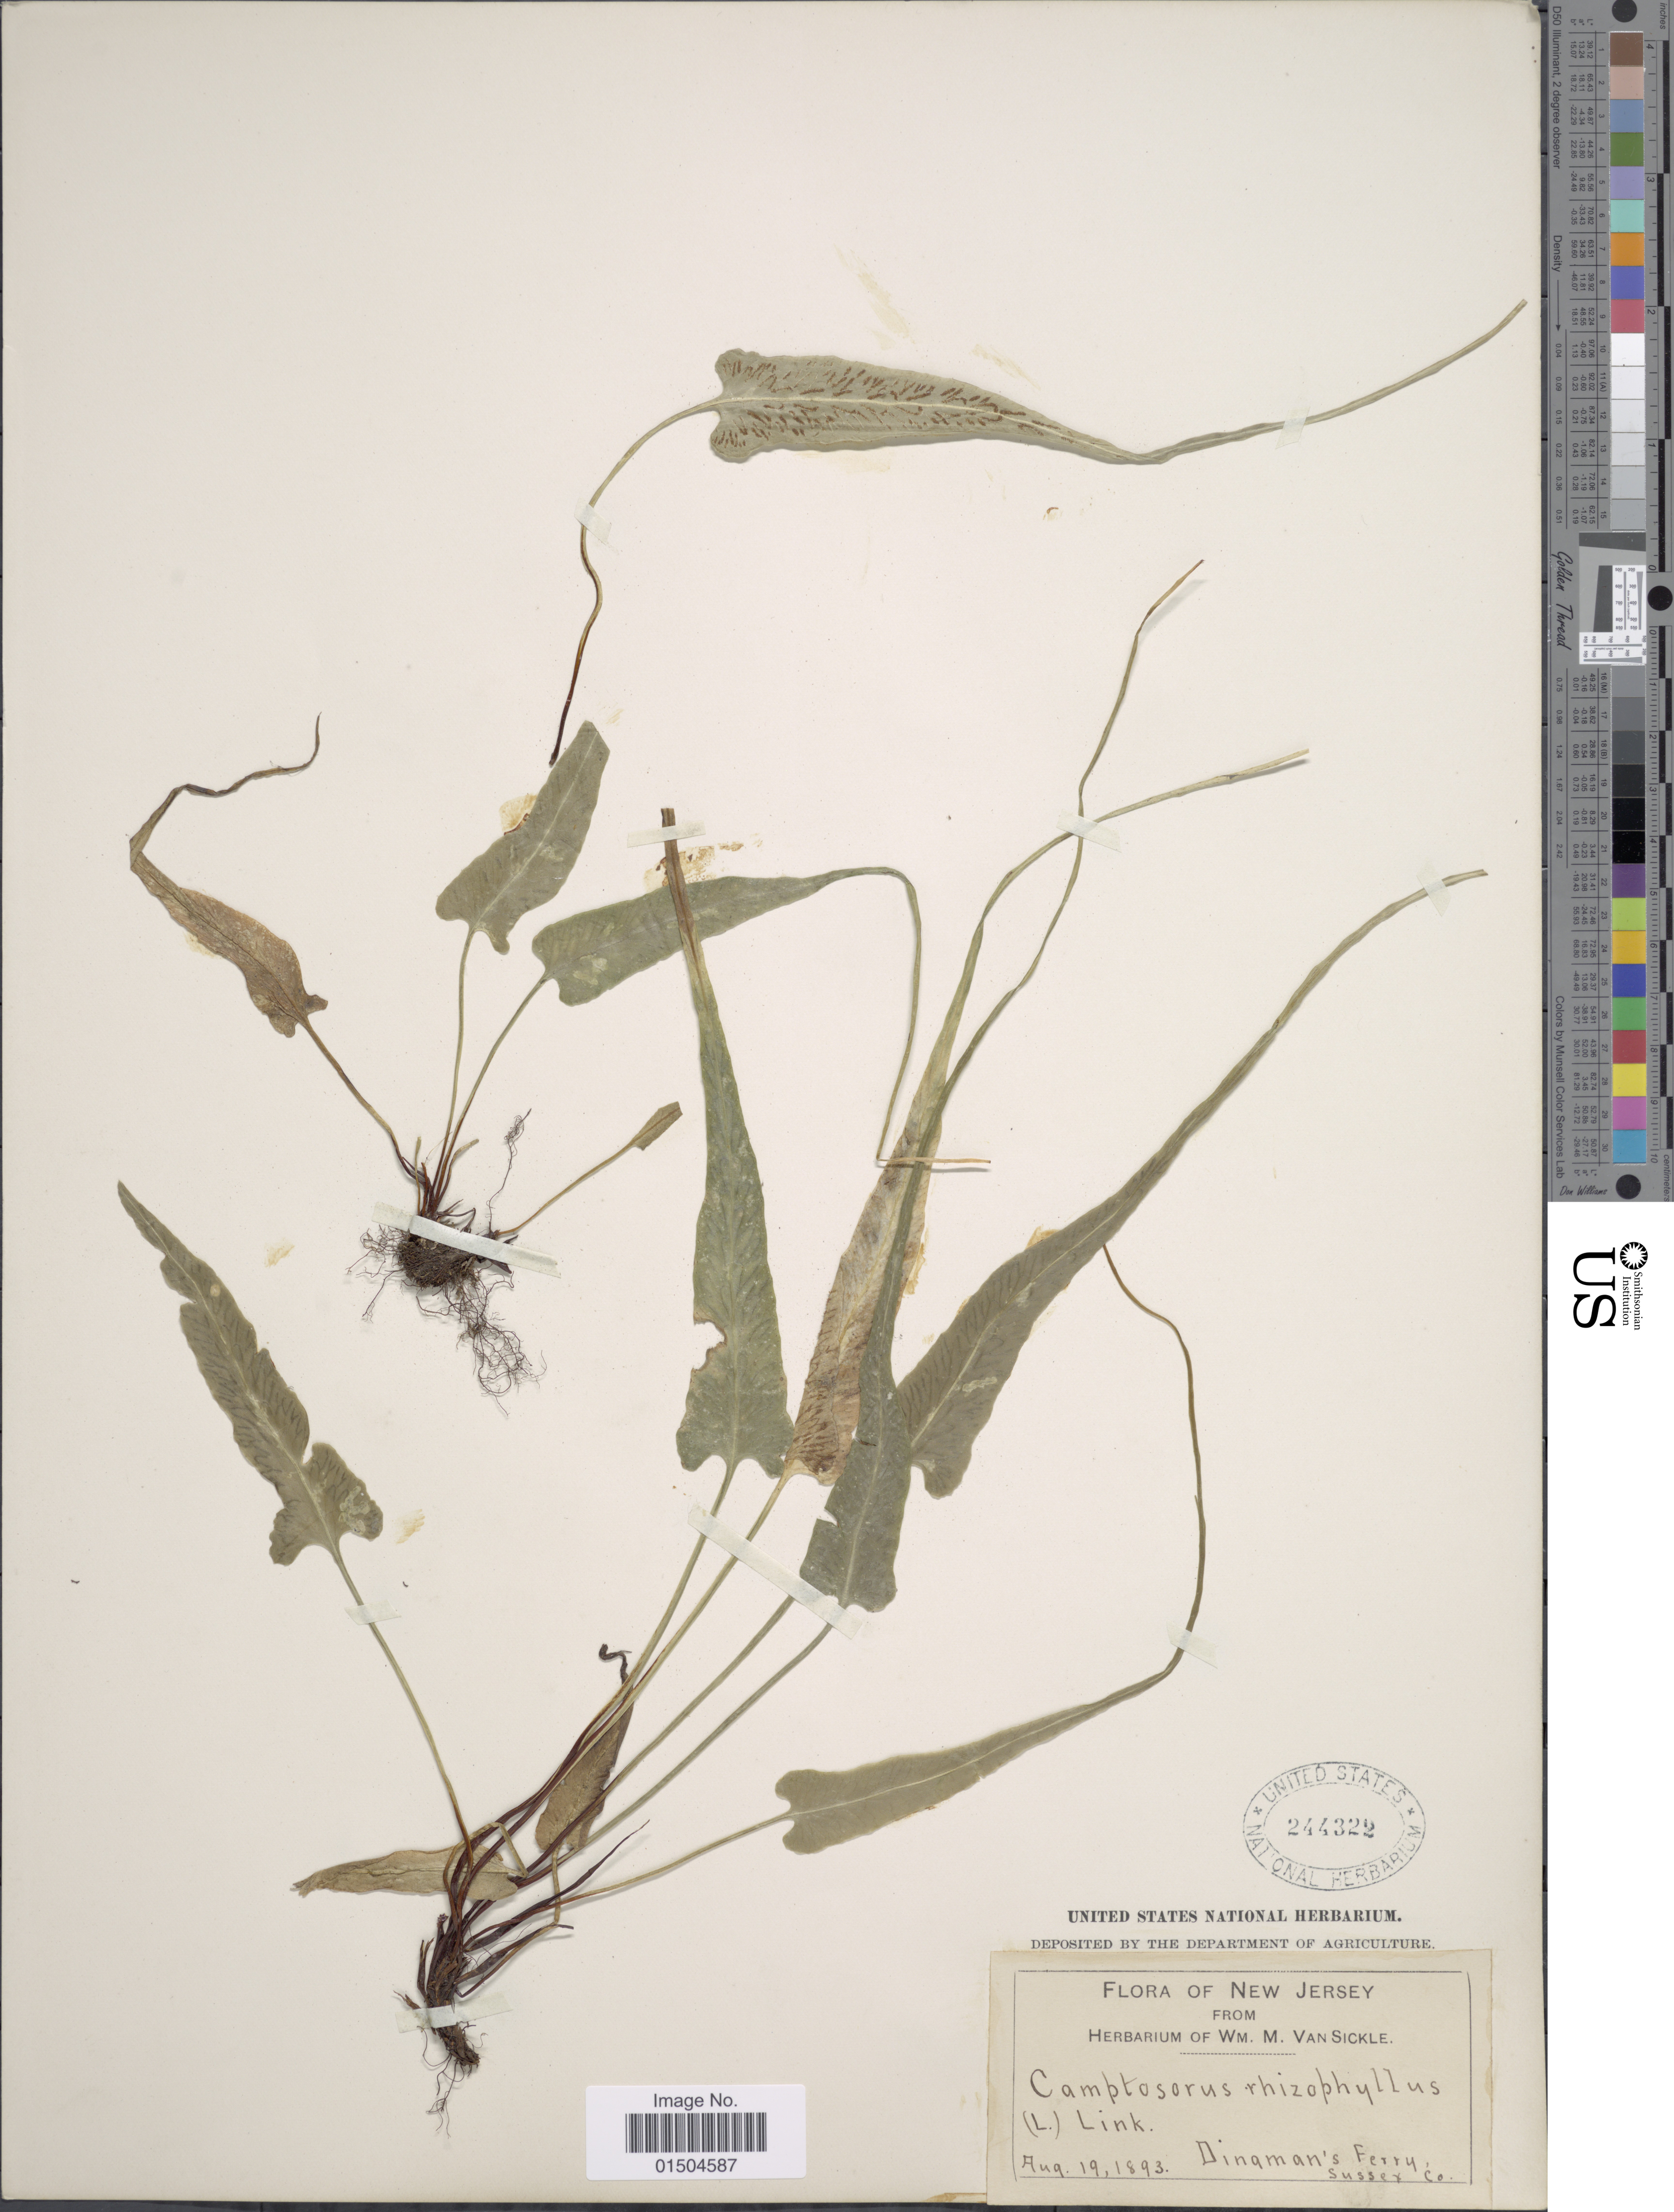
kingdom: Plantae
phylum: Tracheophyta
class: Polypodiopsida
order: Polypodiales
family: Aspleniaceae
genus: Asplenium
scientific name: Asplenium rhizophyllum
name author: L.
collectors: ex herb. Wm. M. Van Sickle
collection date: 1893-08-19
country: United States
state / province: New Jersey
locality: Dingman's Ferry, Sussex Co.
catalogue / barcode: US 244322